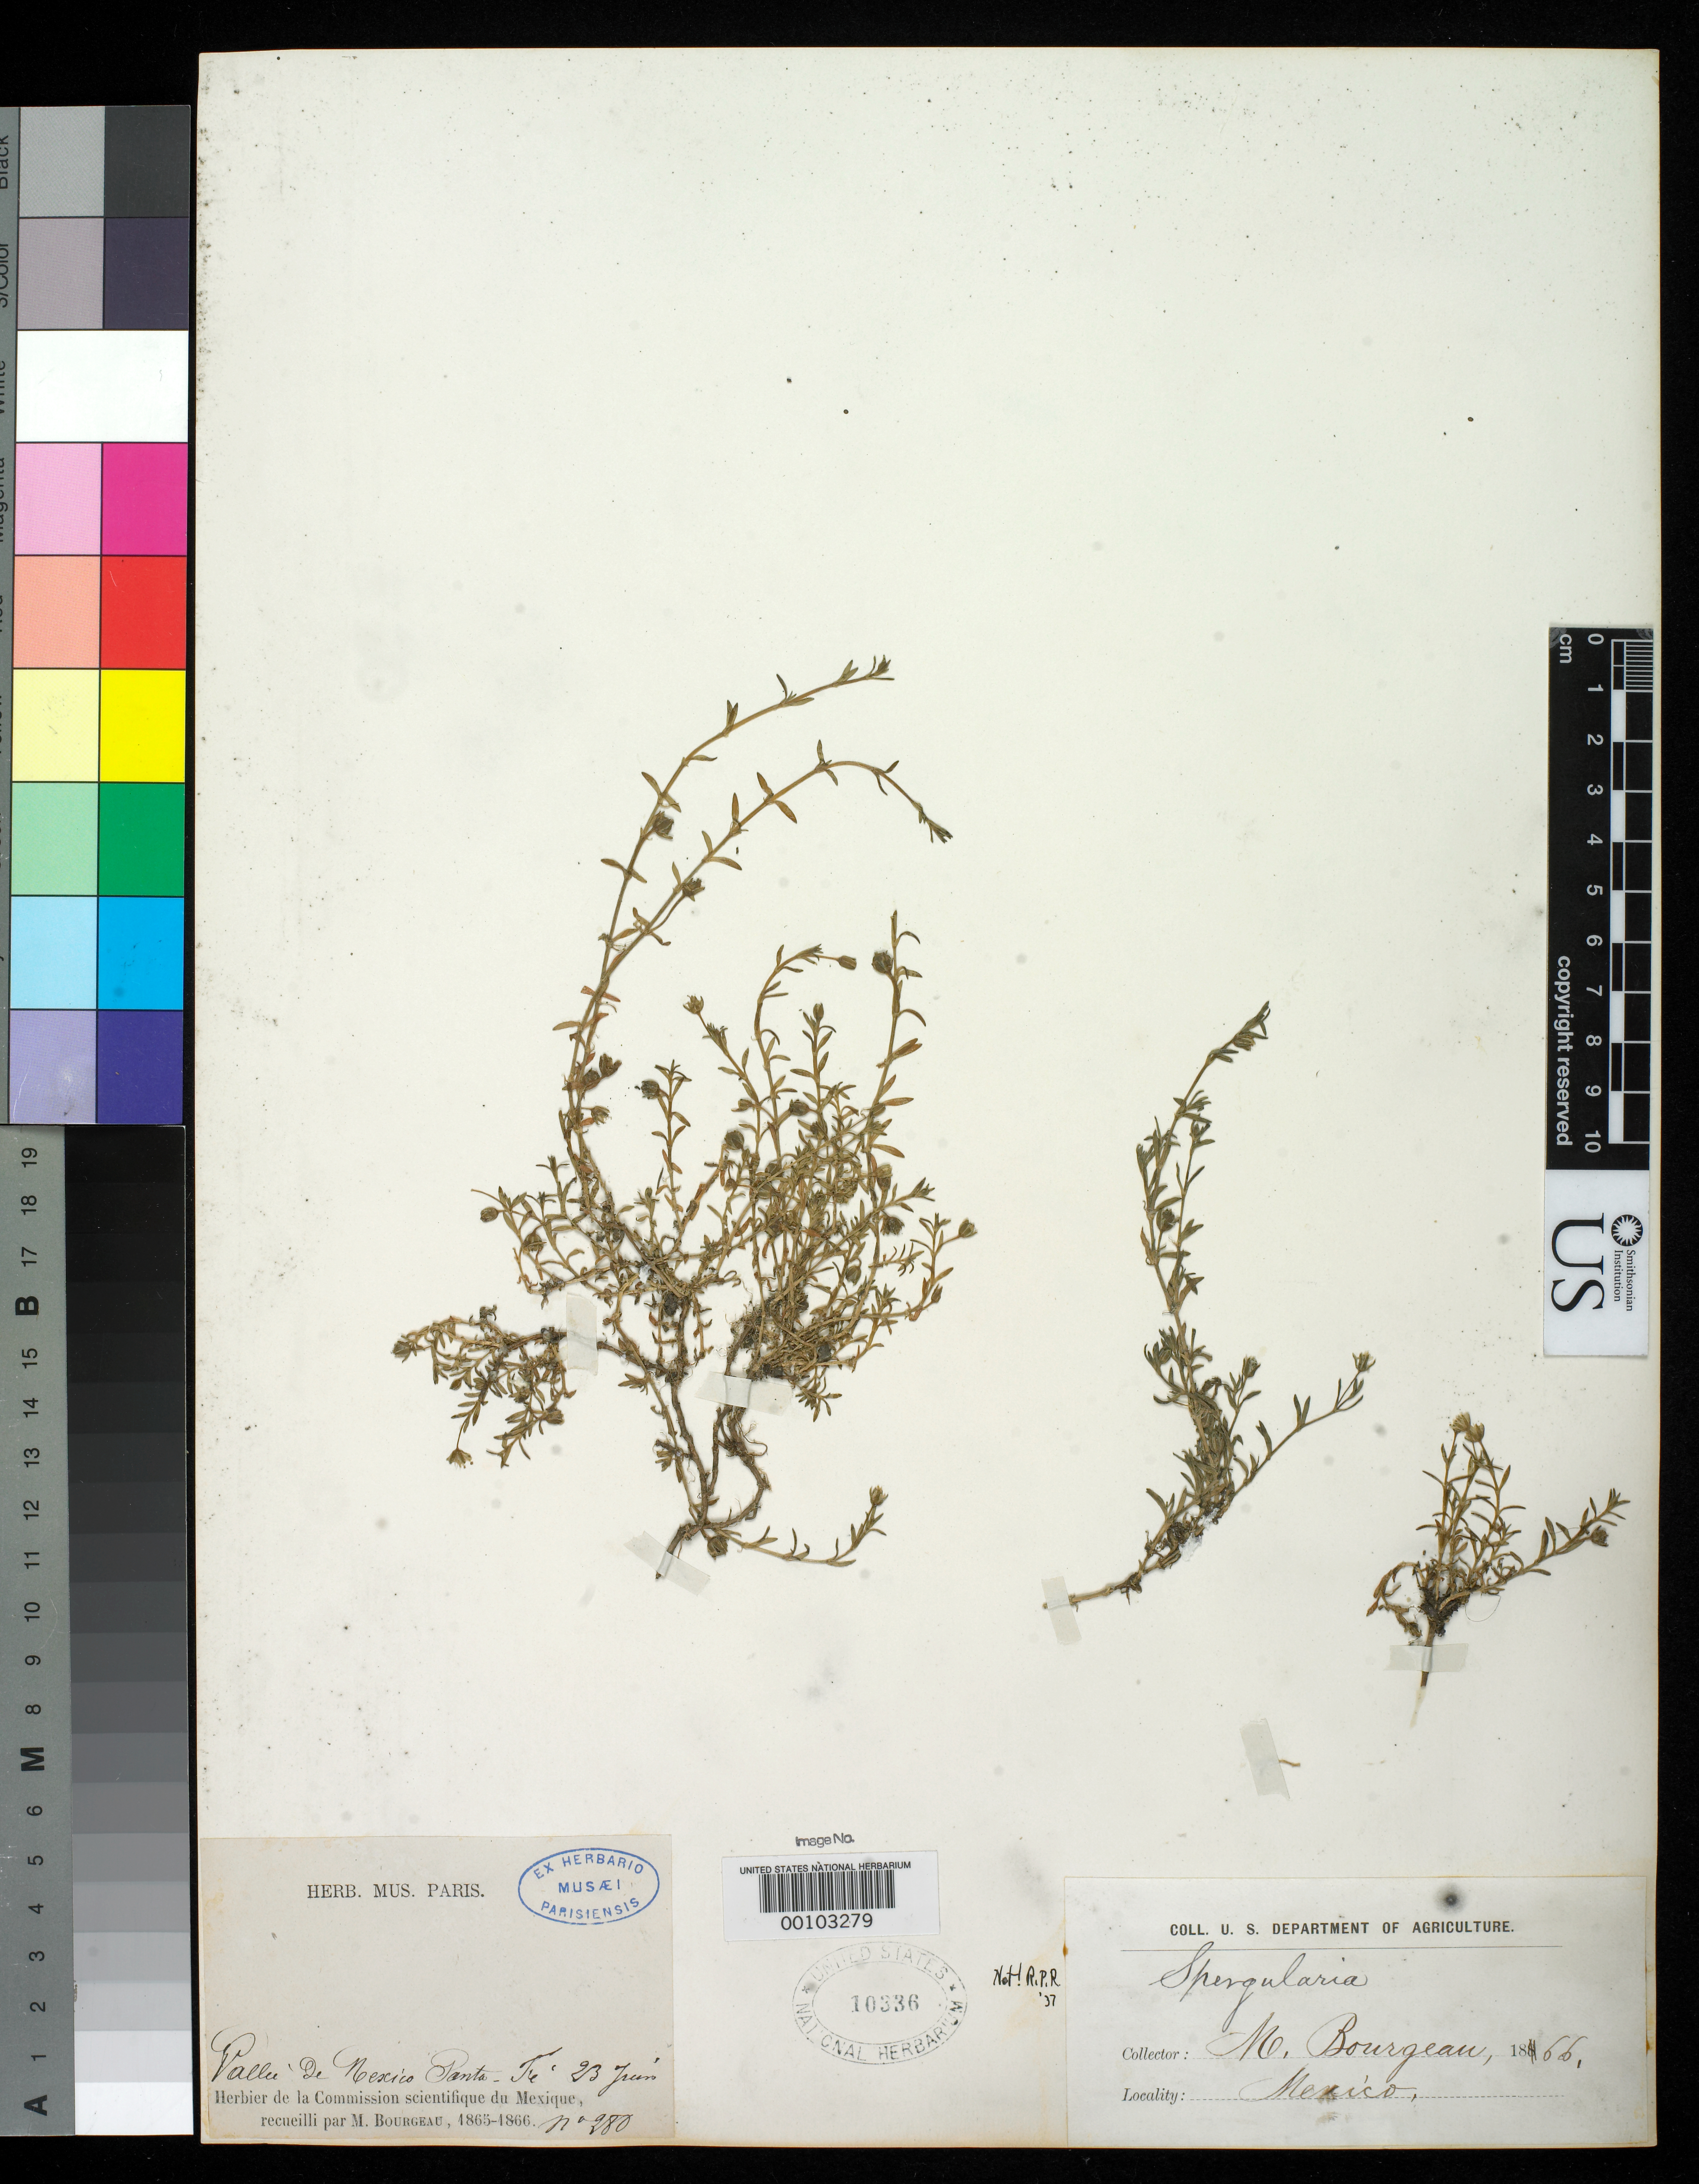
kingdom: Plantae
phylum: Tracheophyta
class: Magnoliopsida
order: Caryophyllales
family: Caryophyllaceae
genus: Arenaria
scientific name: Arenaria bourgaei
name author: Hemsl.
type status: Syntype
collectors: E. Bourgeau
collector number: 280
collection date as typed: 1878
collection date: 1878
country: Mexico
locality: E of Monserrat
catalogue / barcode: US 10336